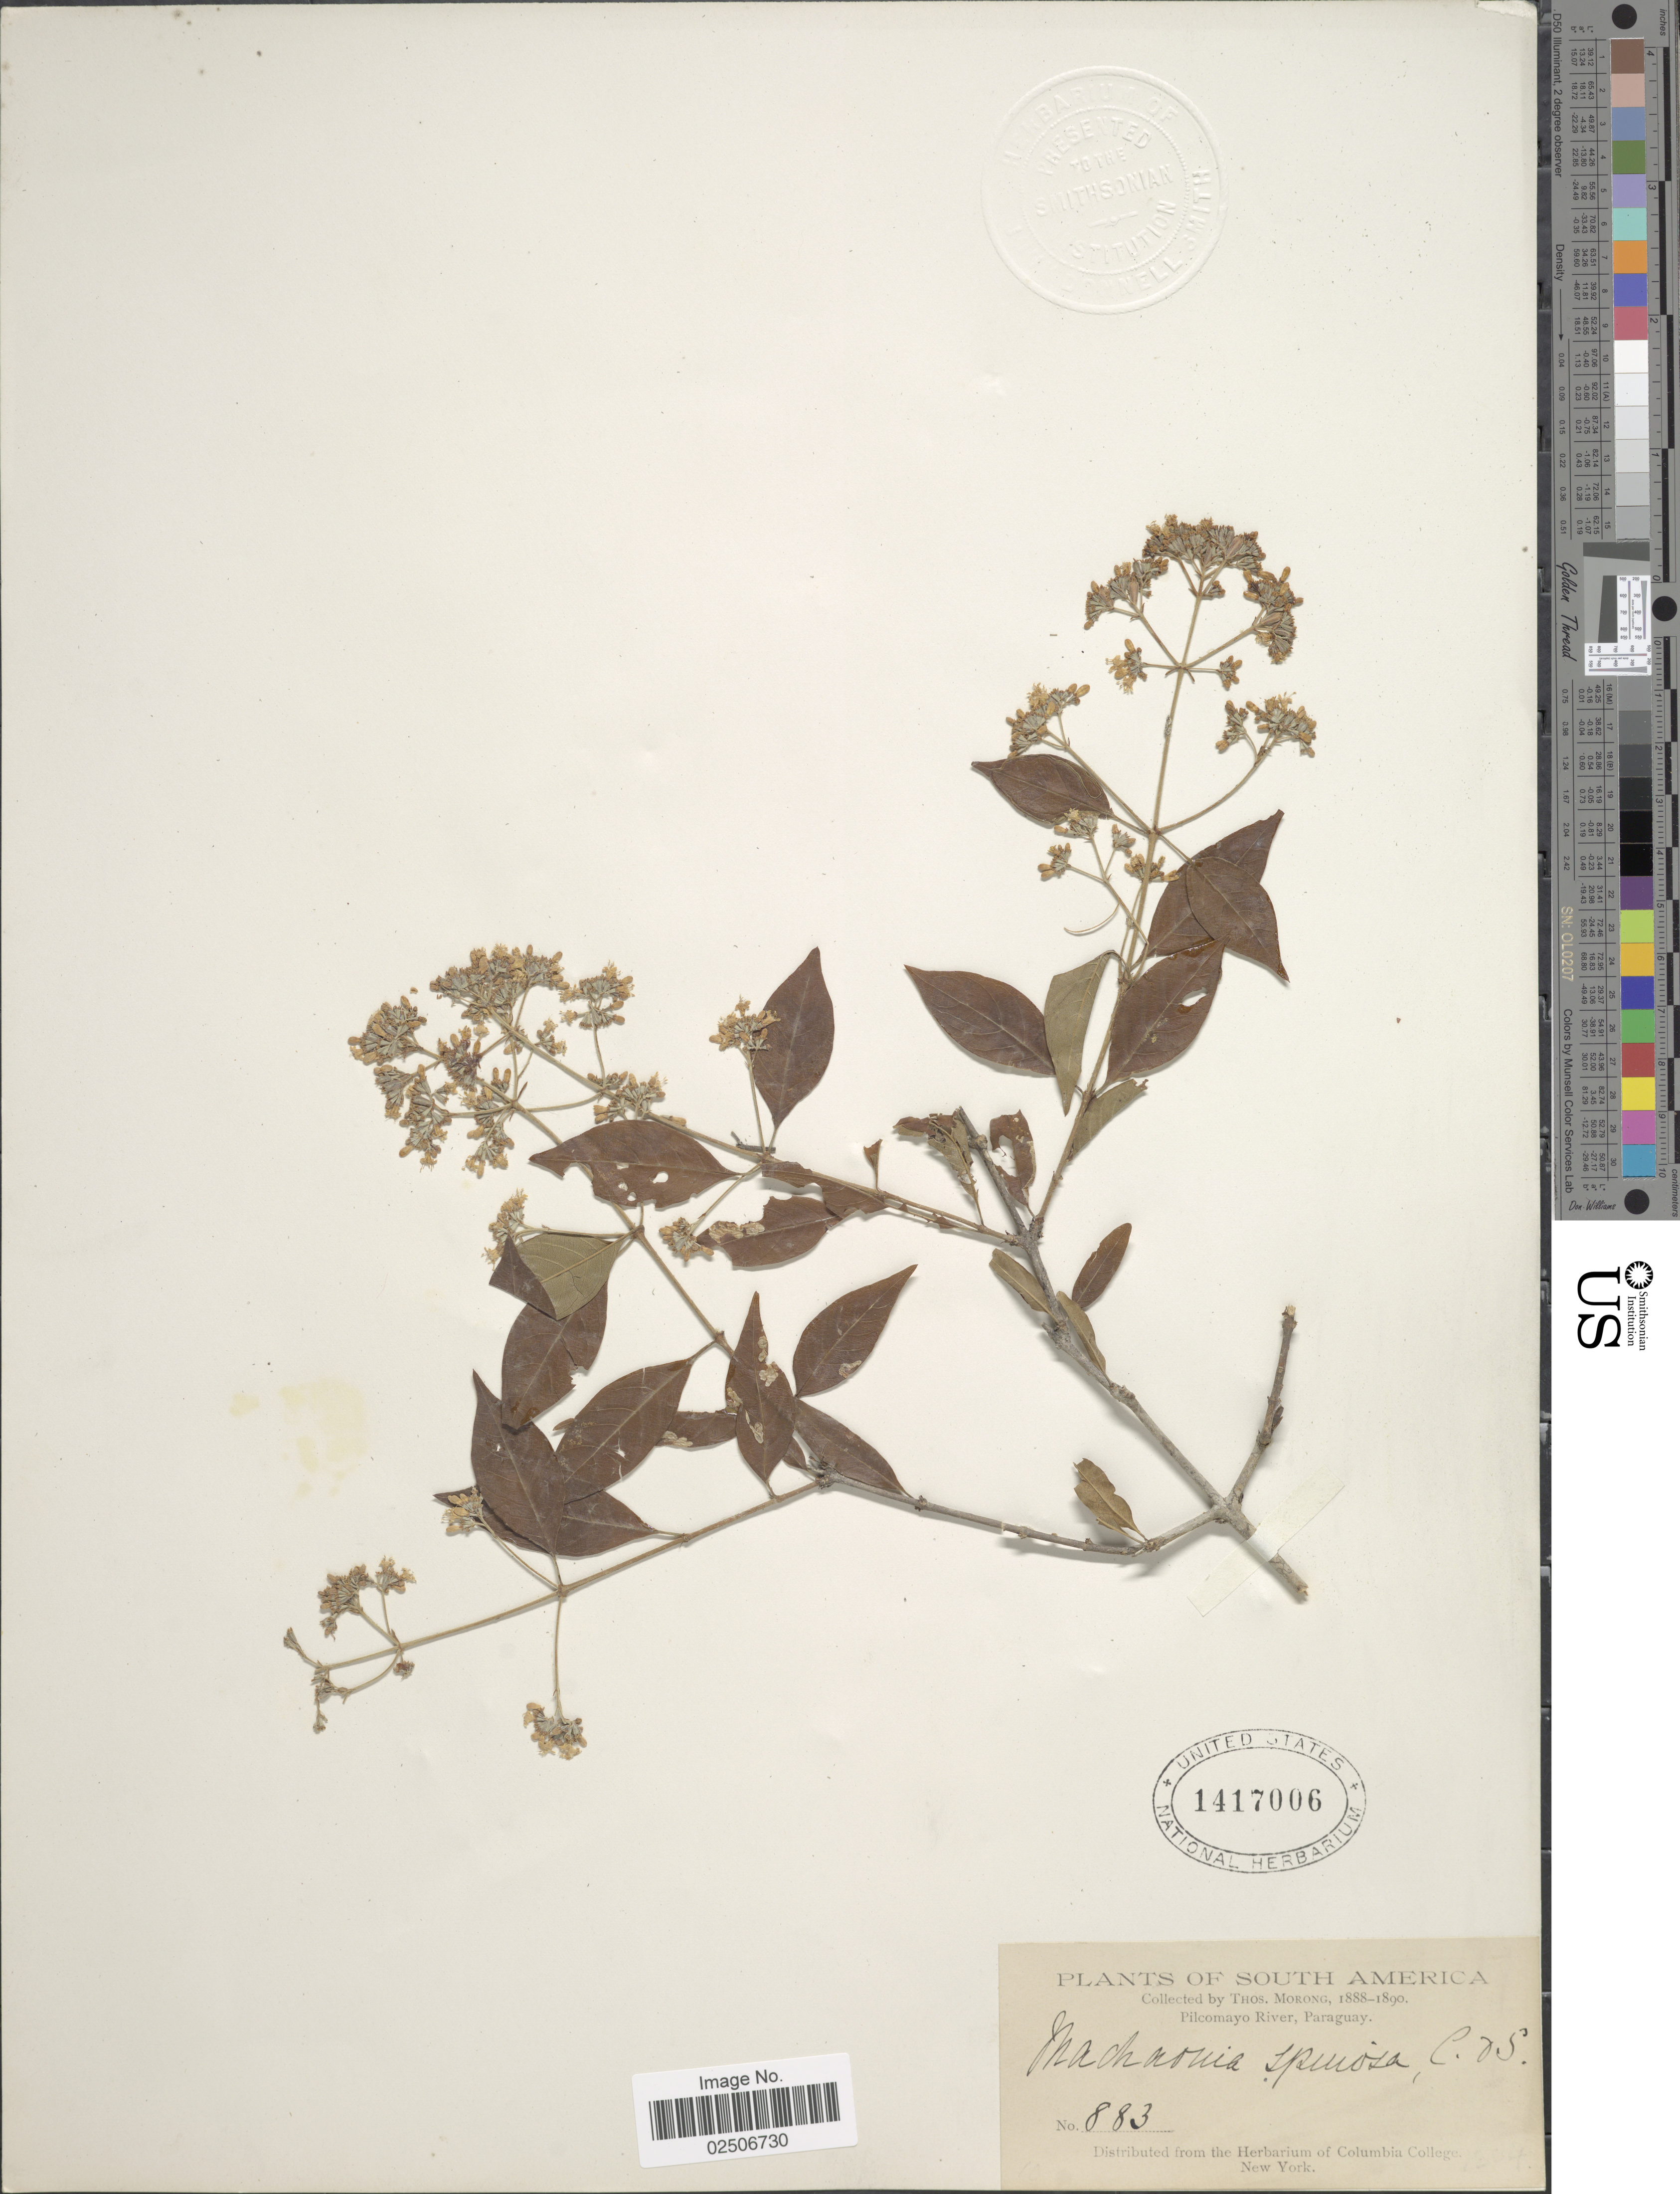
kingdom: Plantae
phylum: Tracheophyta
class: Magnoliopsida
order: Gentianales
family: Rubiaceae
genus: Machaonia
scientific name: Machaonia brasiliensis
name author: (Hoffmanns. ex Humb.) Cham. & Schltdl.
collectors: ex herb. T. Morong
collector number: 883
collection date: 1888/1890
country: Paraguay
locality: Pilcomayo River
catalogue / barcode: US 1417006